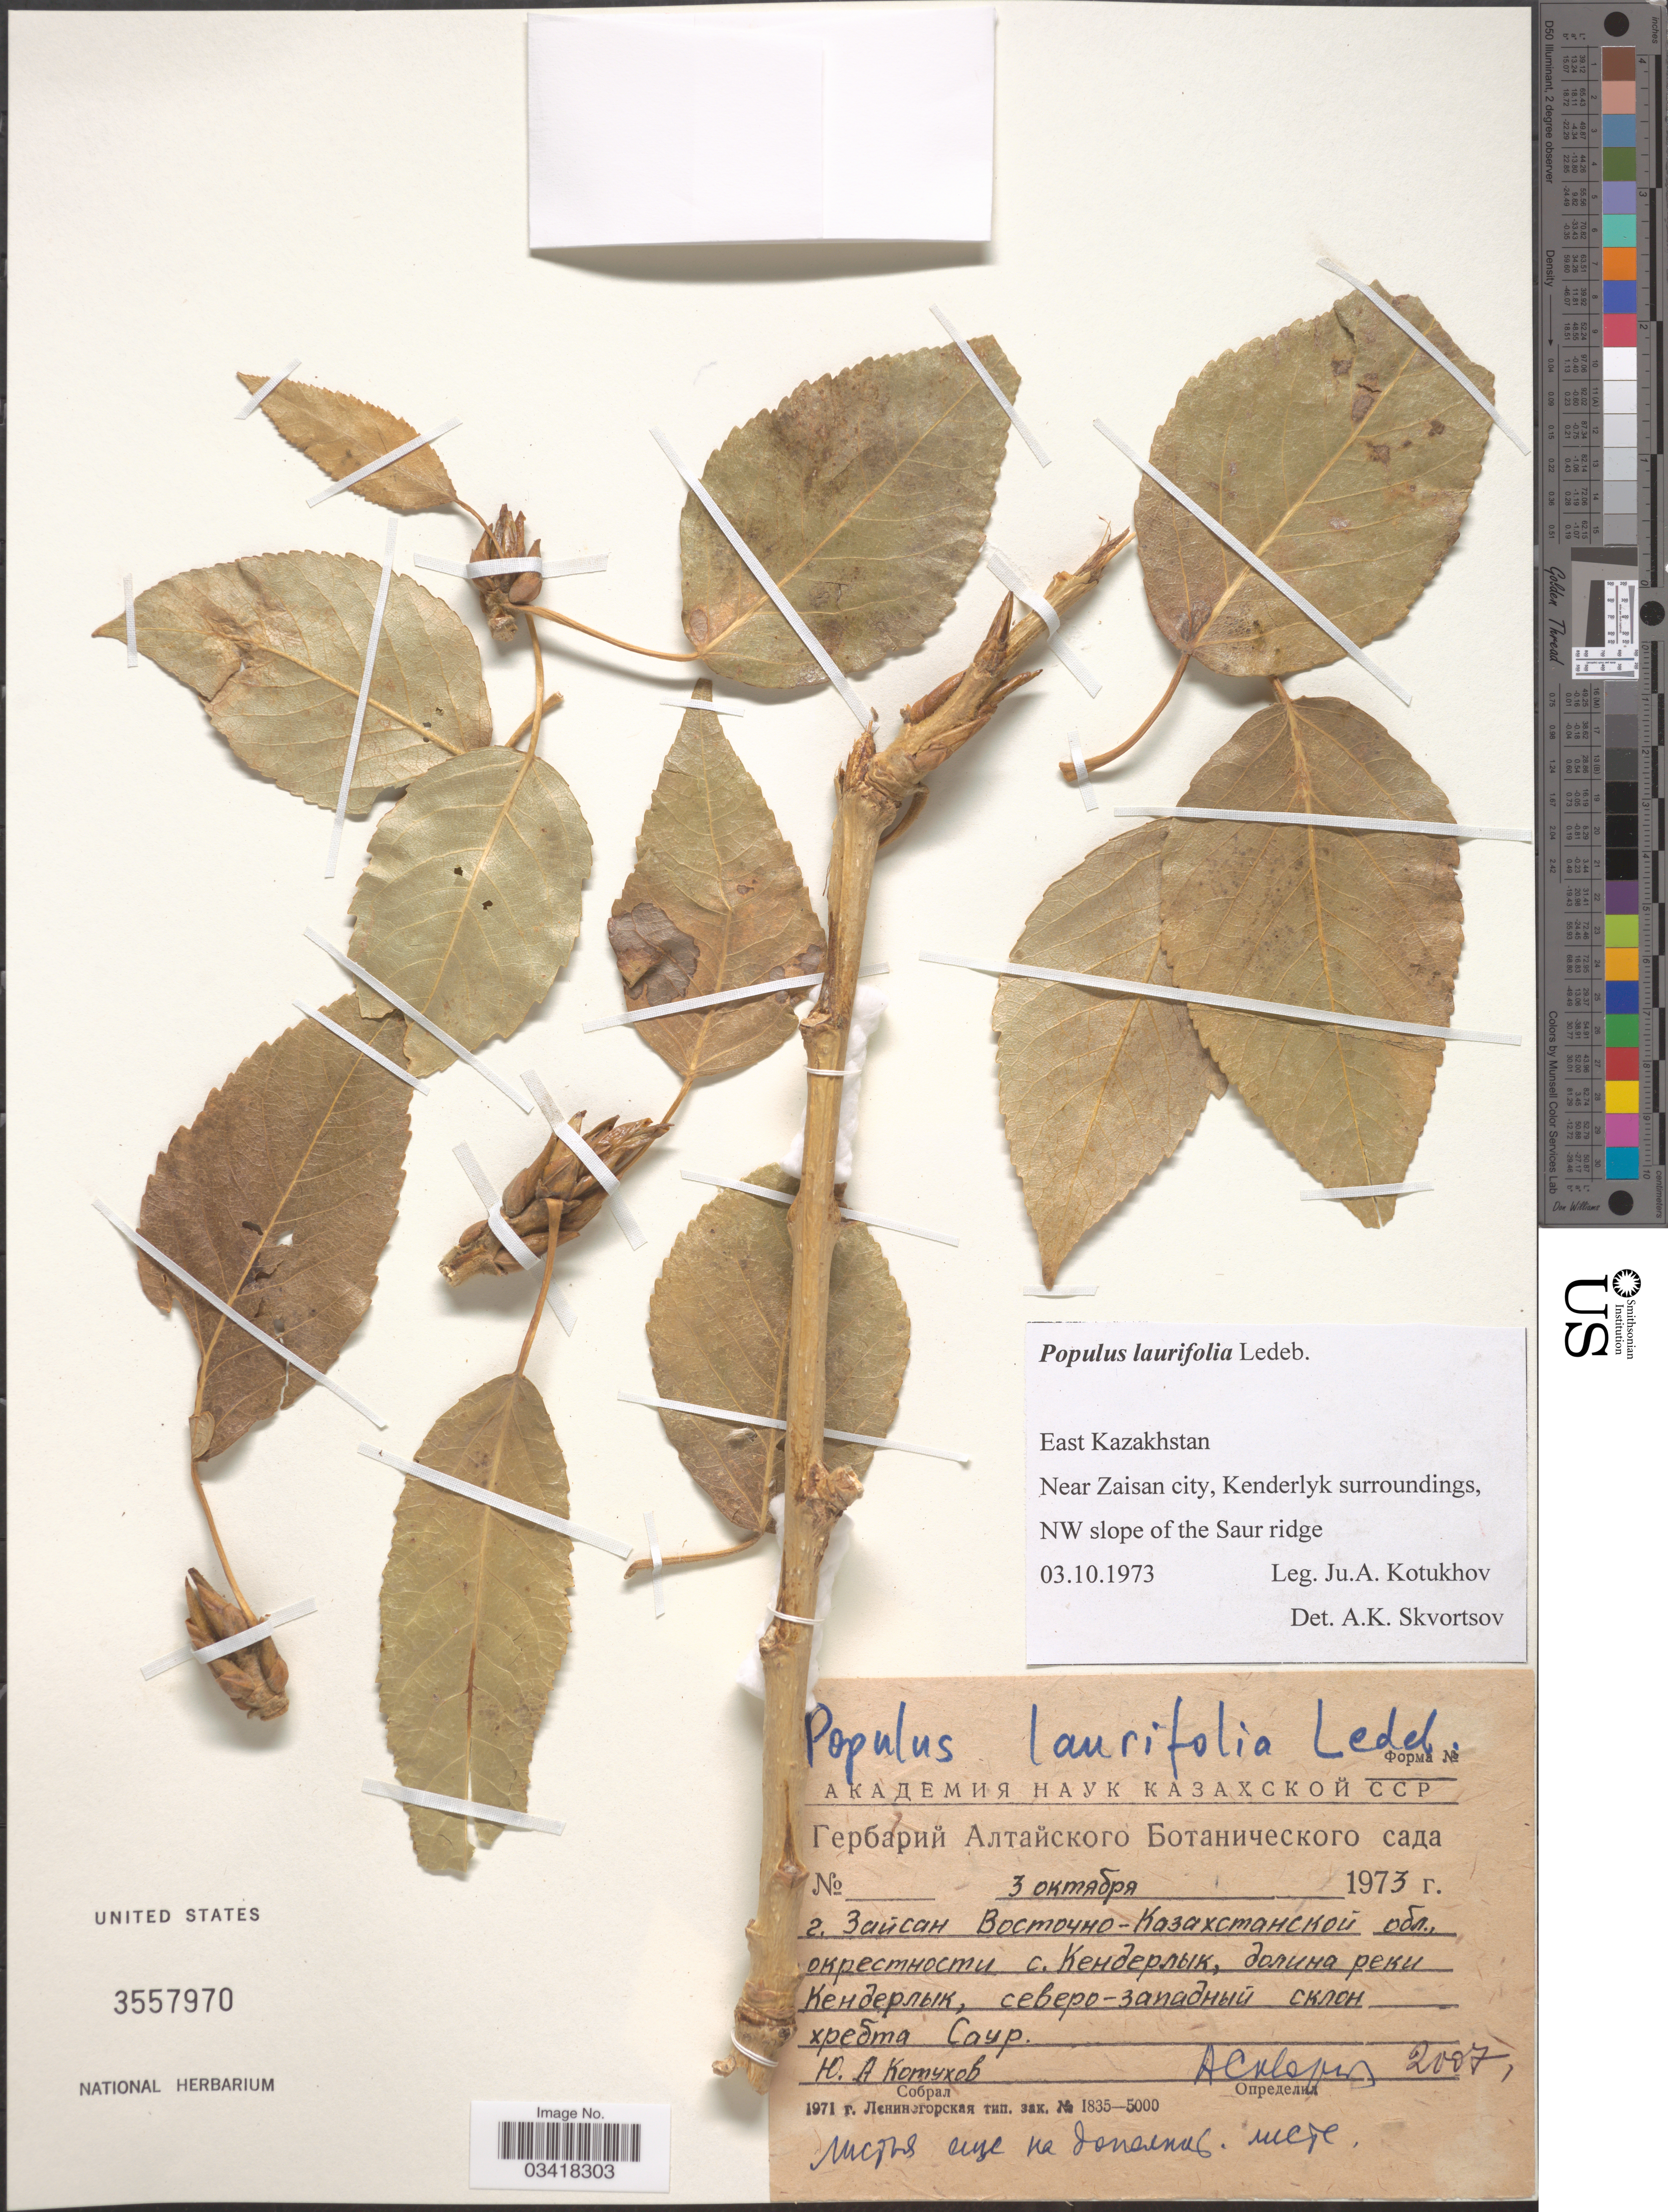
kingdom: Plantae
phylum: Tracheophyta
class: Magnoliopsida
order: Malpighiales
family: Salicaceae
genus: Populus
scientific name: Populus laurifolia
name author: Ledeb.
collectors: J. Kotukhov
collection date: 1973-10-03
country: Kazakhstan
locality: East Kazakhstan. Near Zaisan city, Kenderlyk surroundings, NW slope of the Saur ridge.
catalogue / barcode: US 3557970